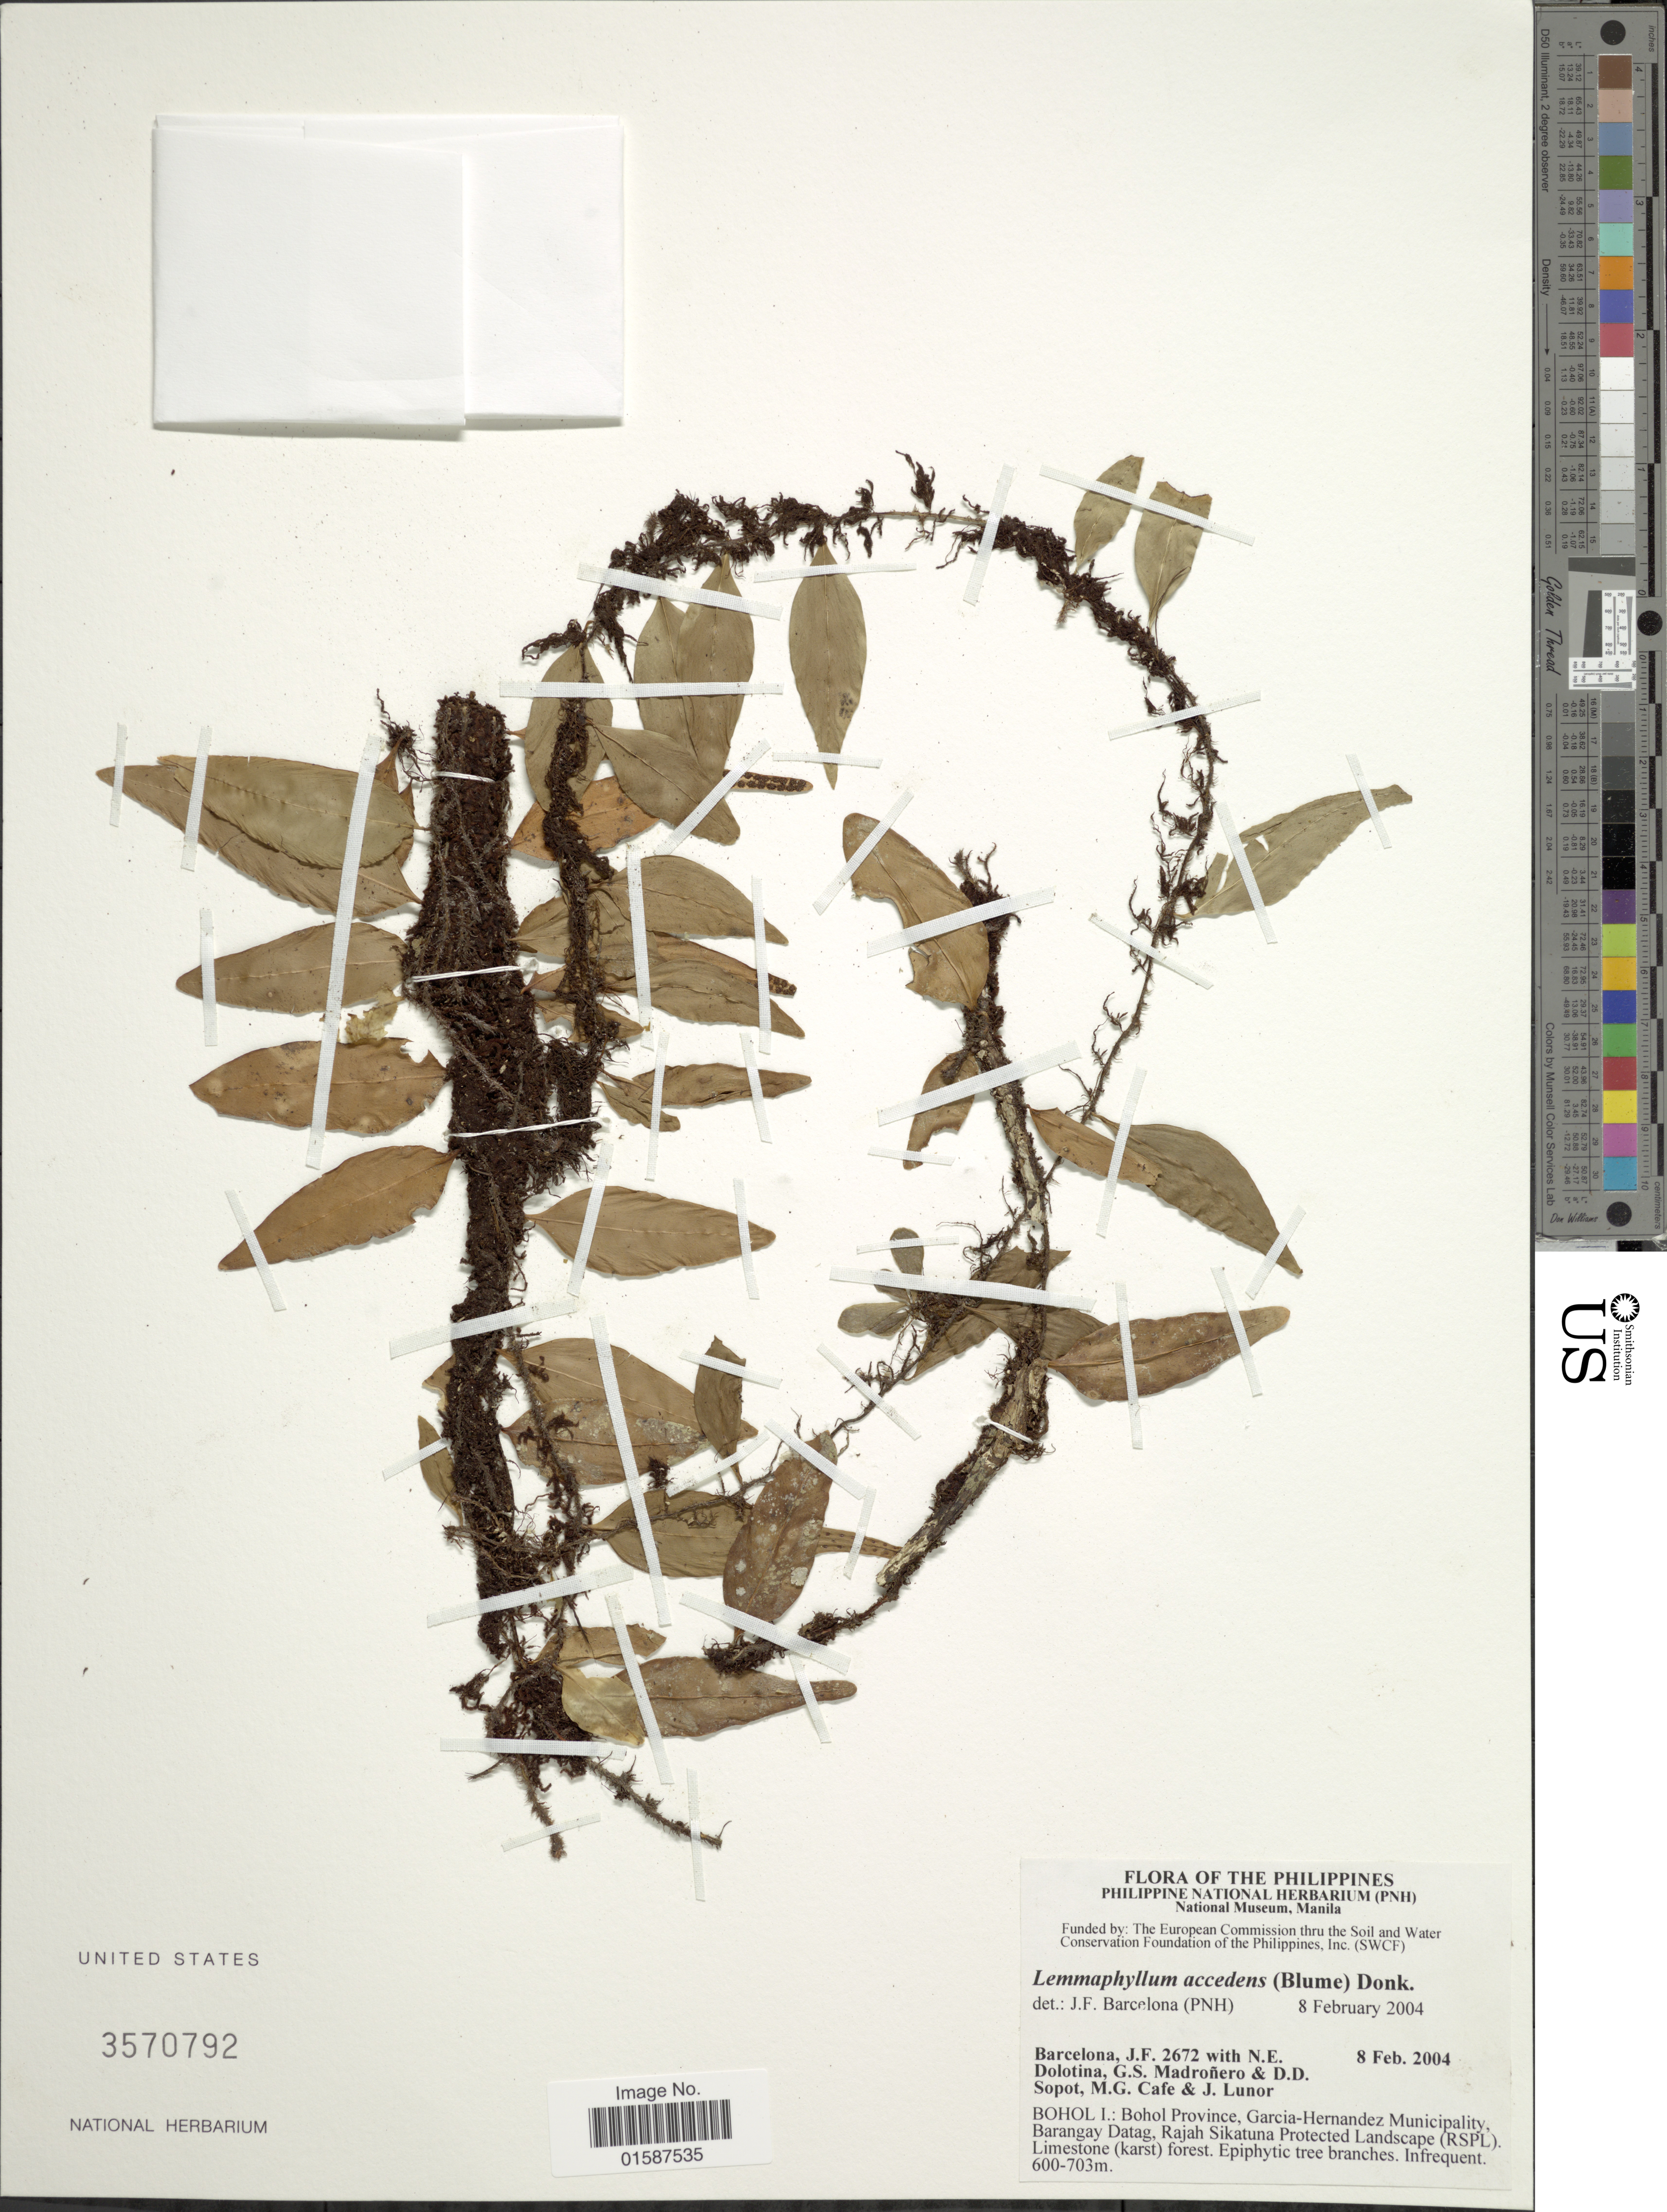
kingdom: Plantae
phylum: Tracheophyta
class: Polypodiopsida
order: Polypodiales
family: Polypodiaceae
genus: Lemmaphyllum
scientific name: Lemmaphyllum accedens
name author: (Blume) Donk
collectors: J. F. Barcelona, N. Dolotina, G. Madroñero, D. Sopot & et al.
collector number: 2672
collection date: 2004-02-08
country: Philippines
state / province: Central Visayas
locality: Bohol I.: Bohol Province, Sierra Bullones Municipality, Barangay Nan-od, Rajah Sikatuna Protected Landscape (RSPL), limestone (karst) forest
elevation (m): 600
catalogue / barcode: US 3570792